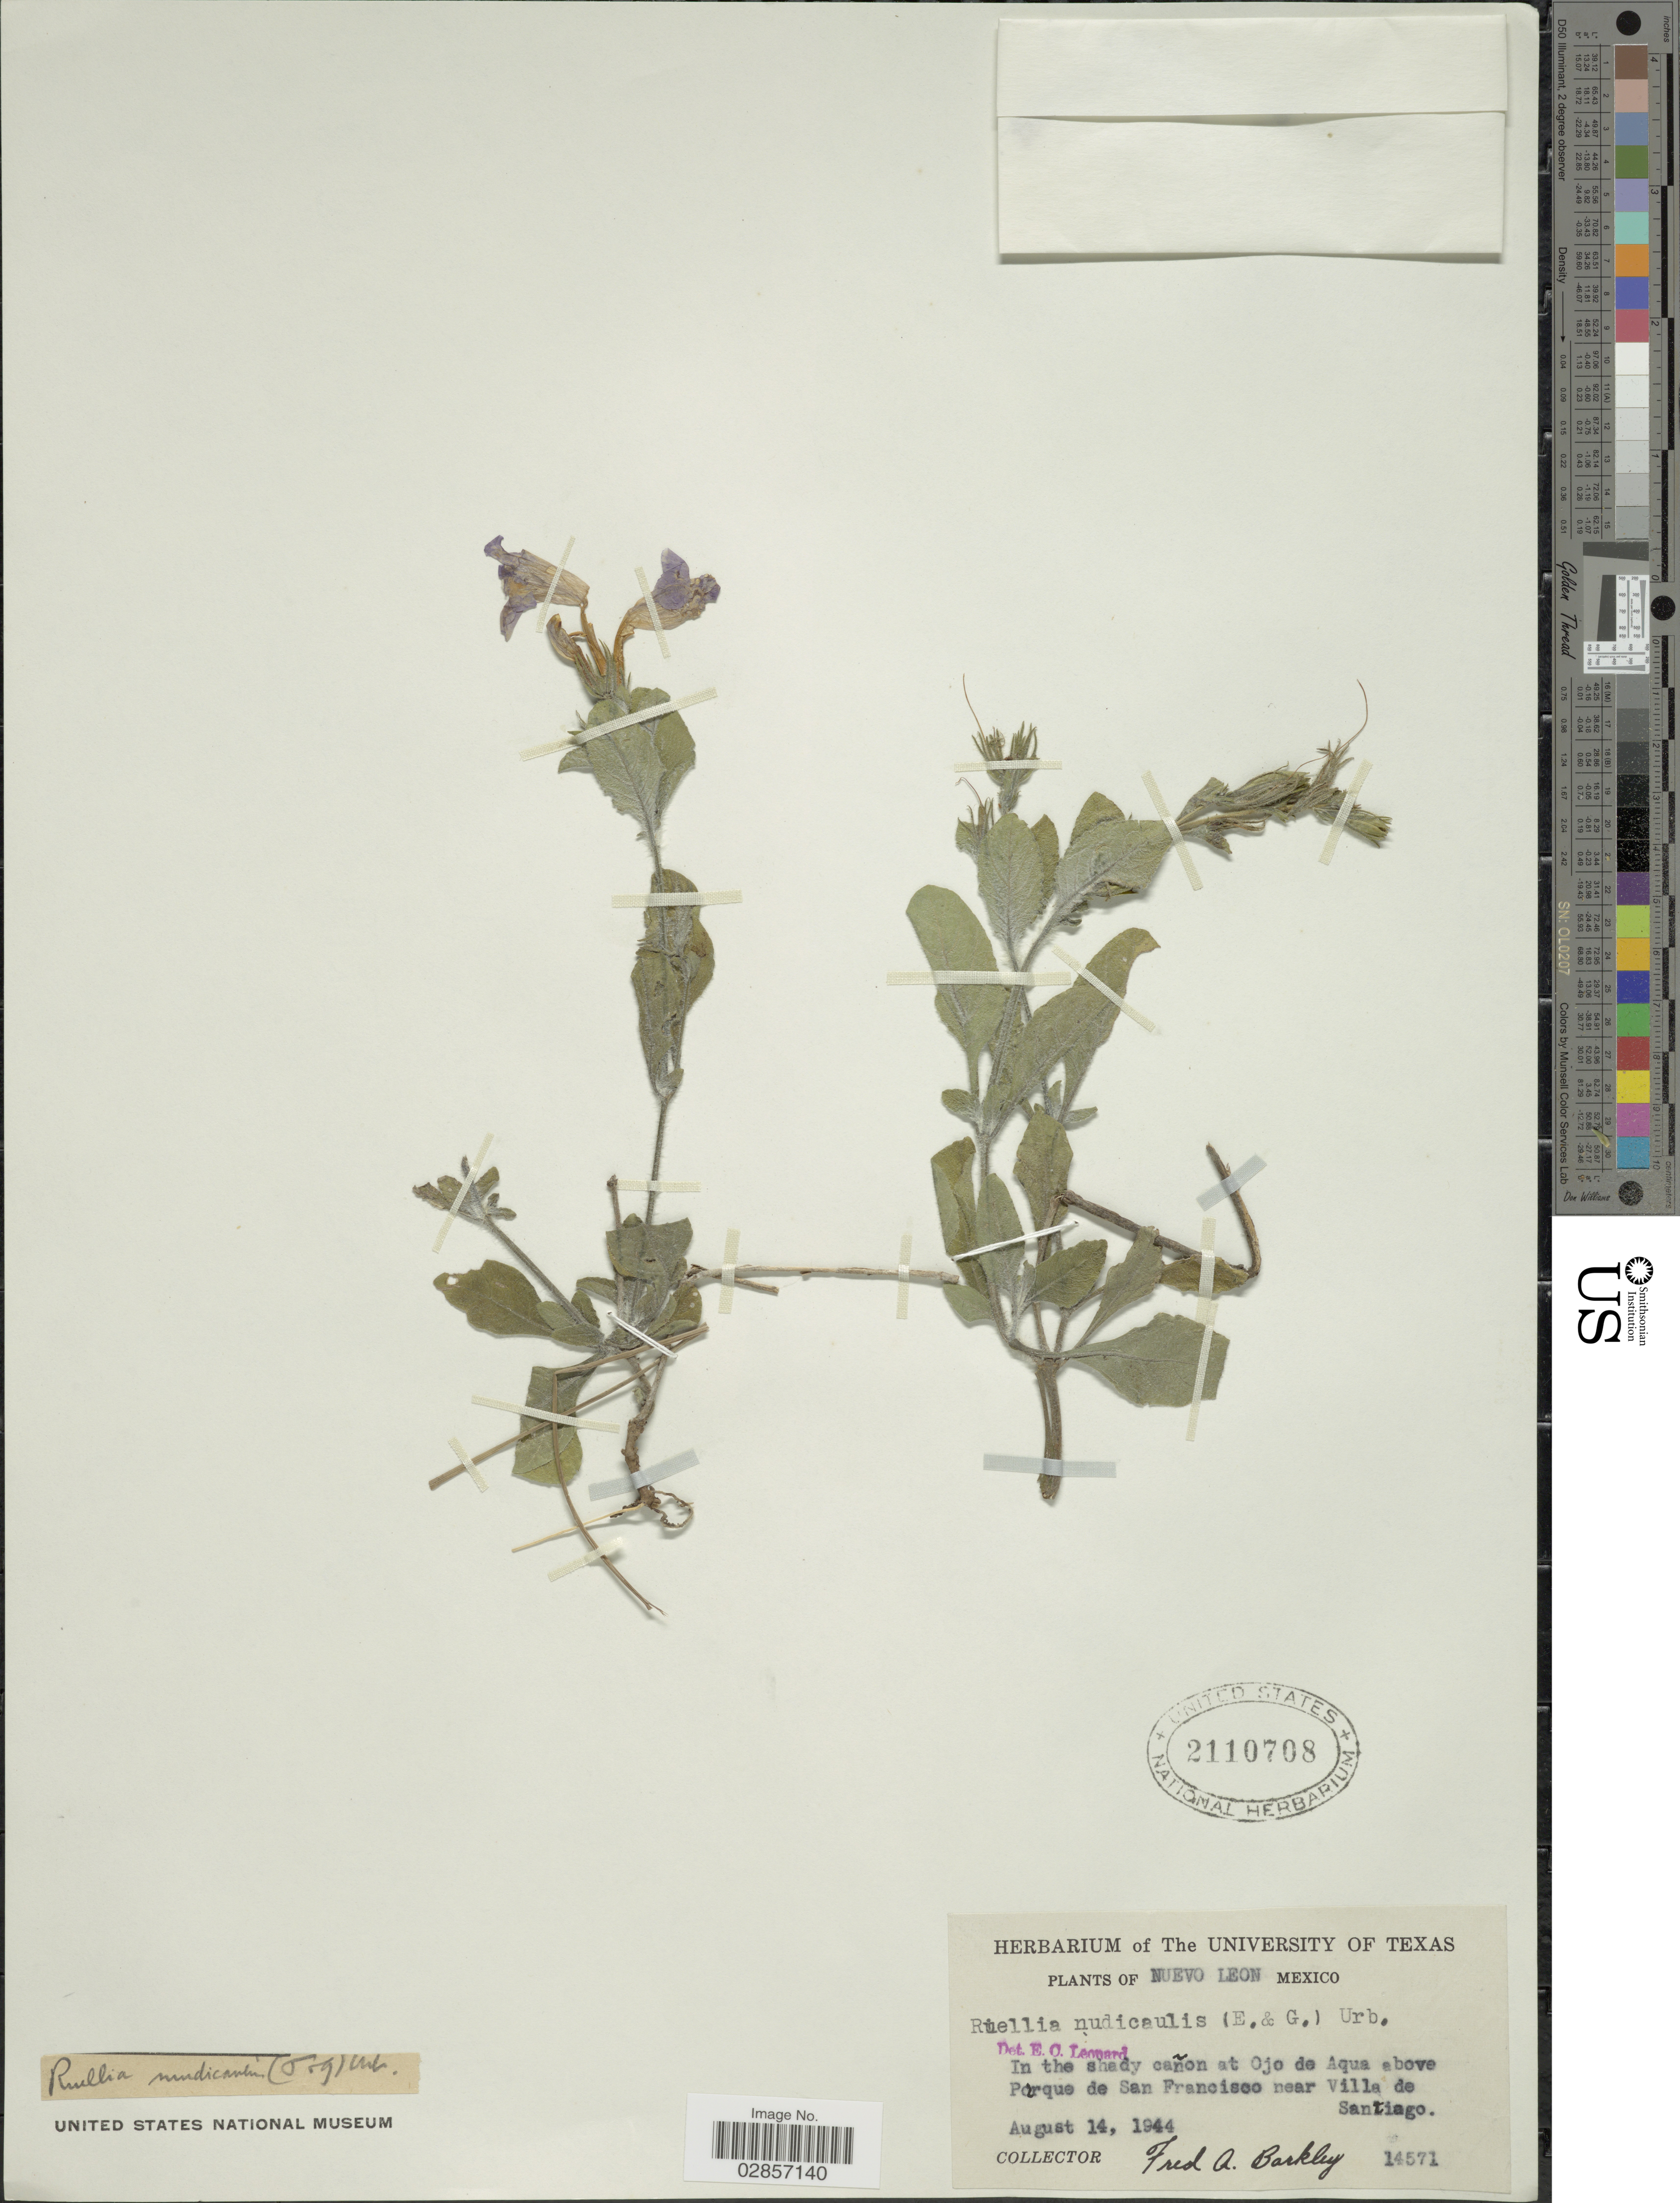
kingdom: Plantae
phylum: Tracheophyta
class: Magnoliopsida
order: Lamiales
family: Acanthaceae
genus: Ruellia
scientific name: Ruellia drushelii var. macrocarpa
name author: Tharp & F.A. Barkley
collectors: F. A. Barkley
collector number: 14571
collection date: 1944-08-14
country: Mexico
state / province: Nuevo León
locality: In the shady cañon at Ojo de Aqua above Parque de San Francisco near Villa de Santiago.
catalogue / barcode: US 2110708